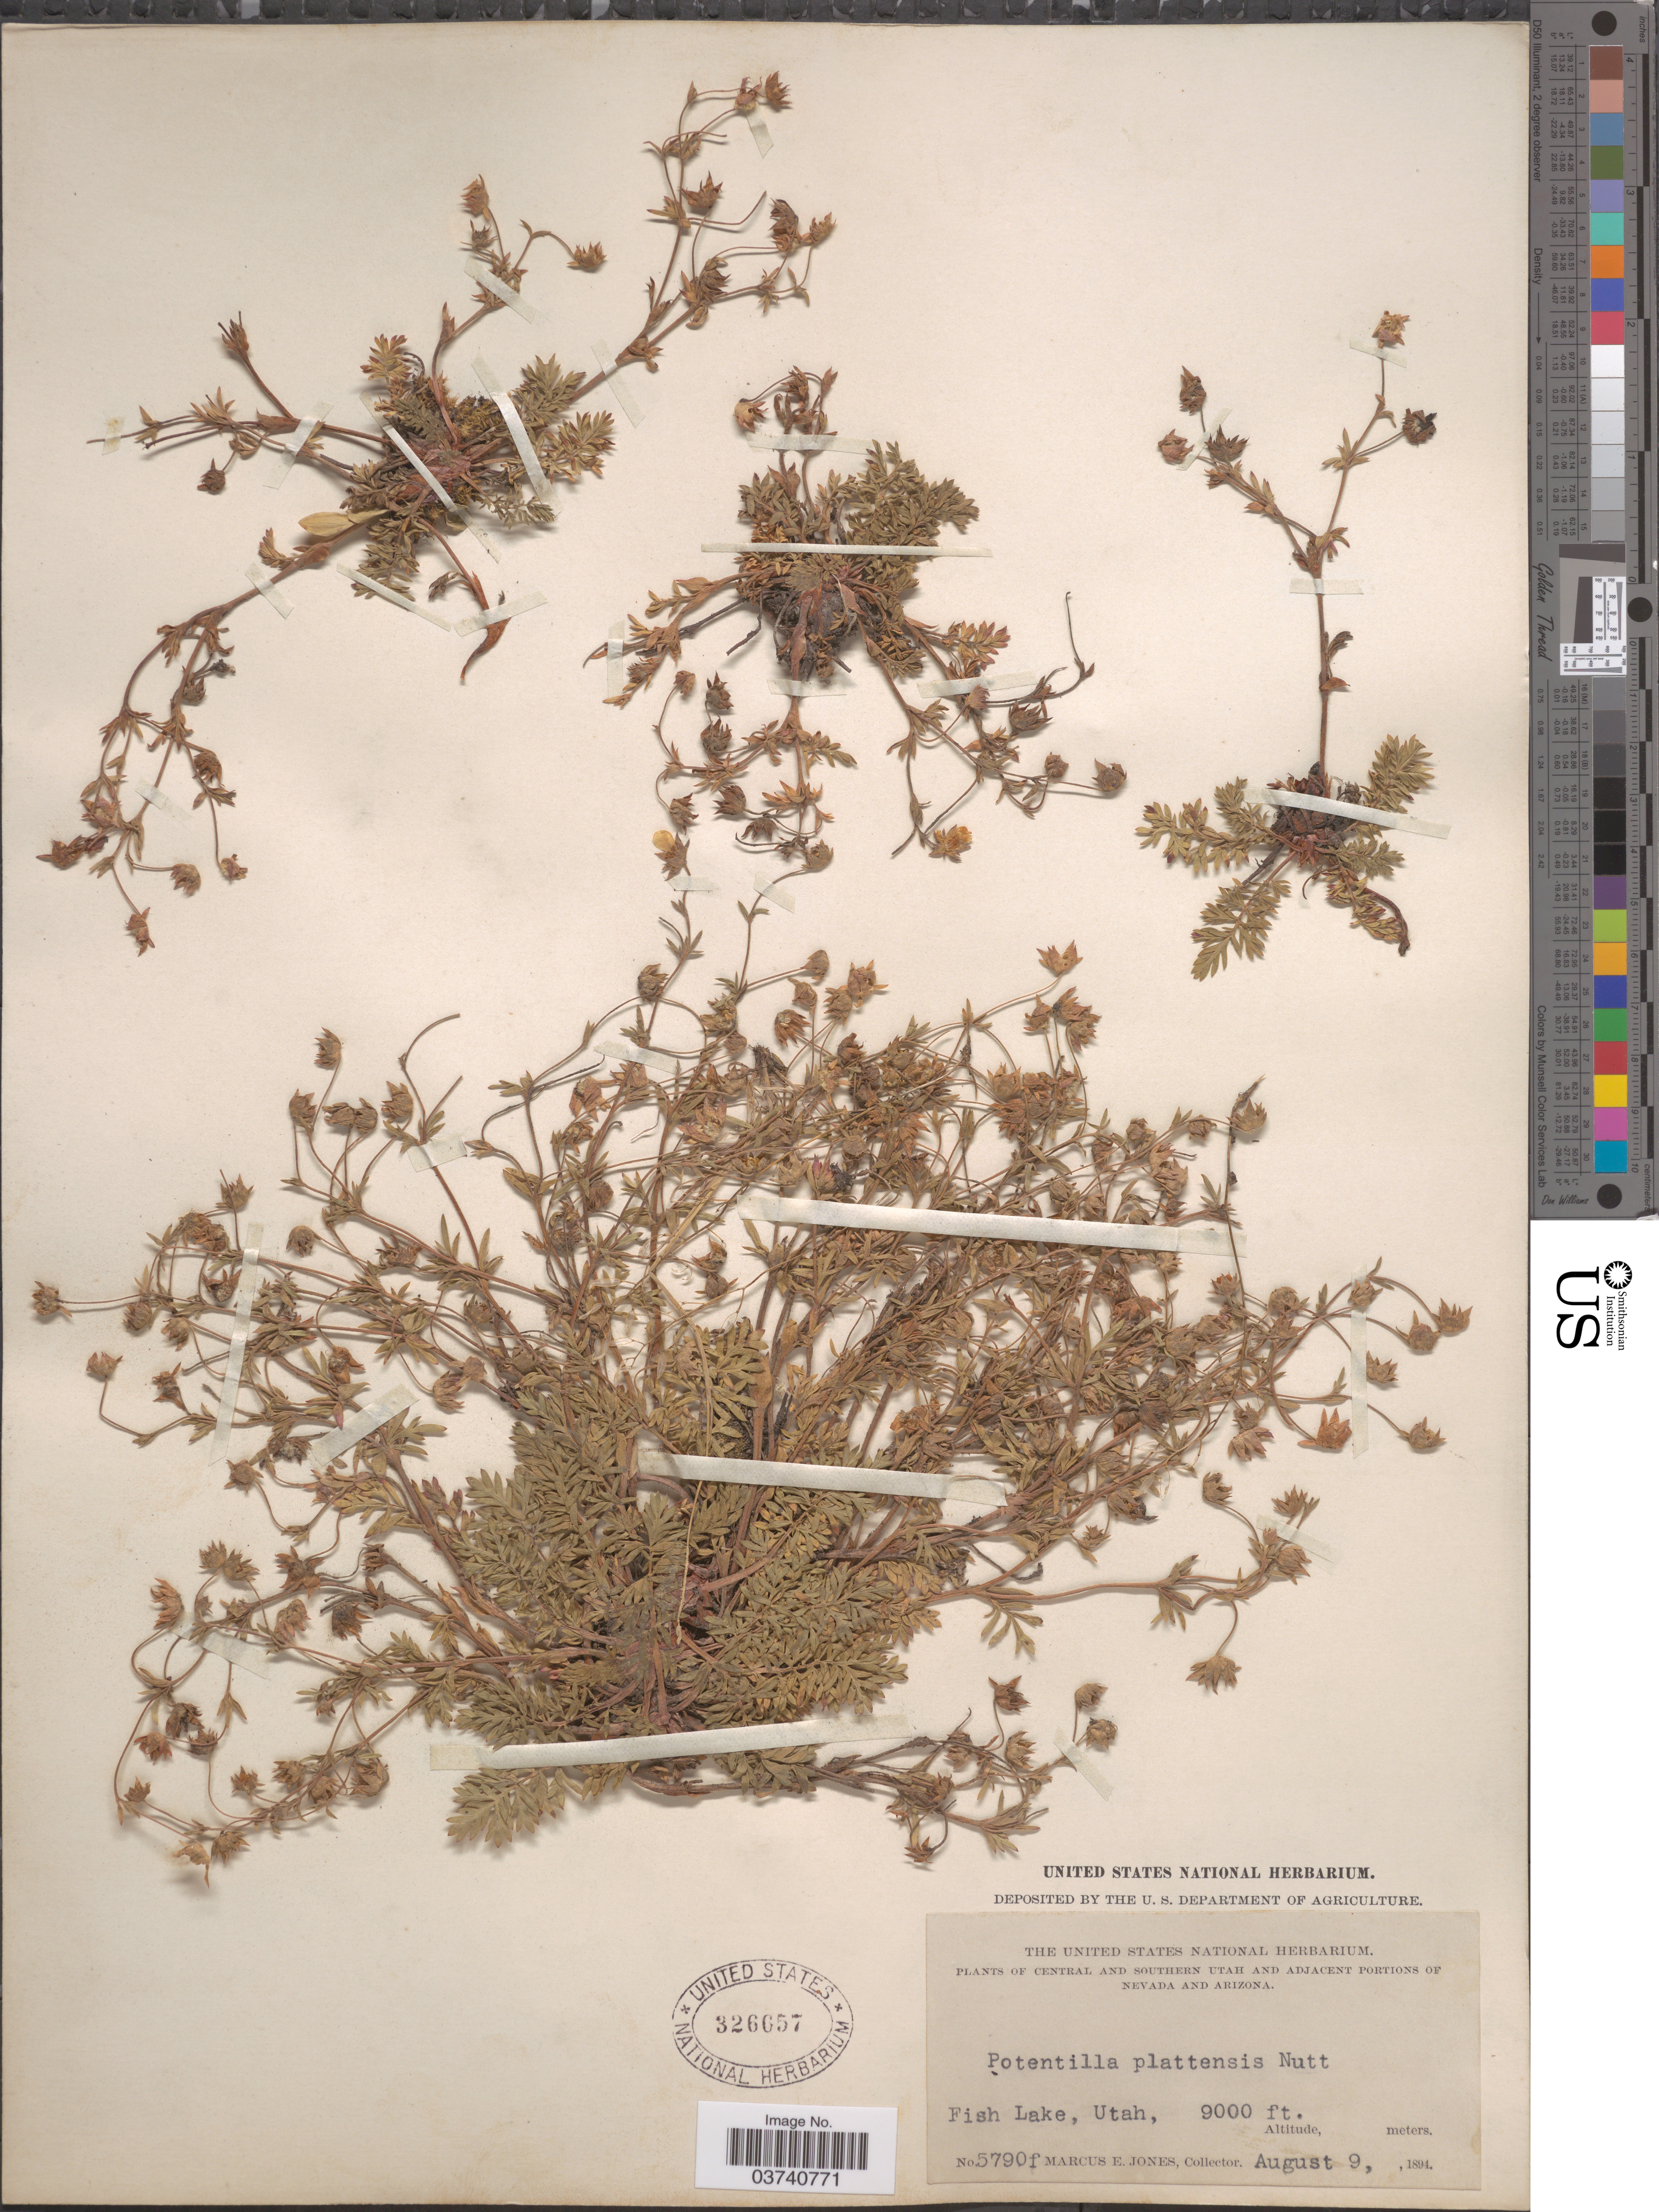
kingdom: Plantae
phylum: Tracheophyta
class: Magnoliopsida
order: Rosales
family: Rosaceae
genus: Potentilla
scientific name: Potentilla plattensis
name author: Nutt.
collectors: M. E. Jones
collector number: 5790f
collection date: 1894-08-09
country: United States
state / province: Utah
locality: Central and Southern Utah. Fish Lake.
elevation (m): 2743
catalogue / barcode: US 326657